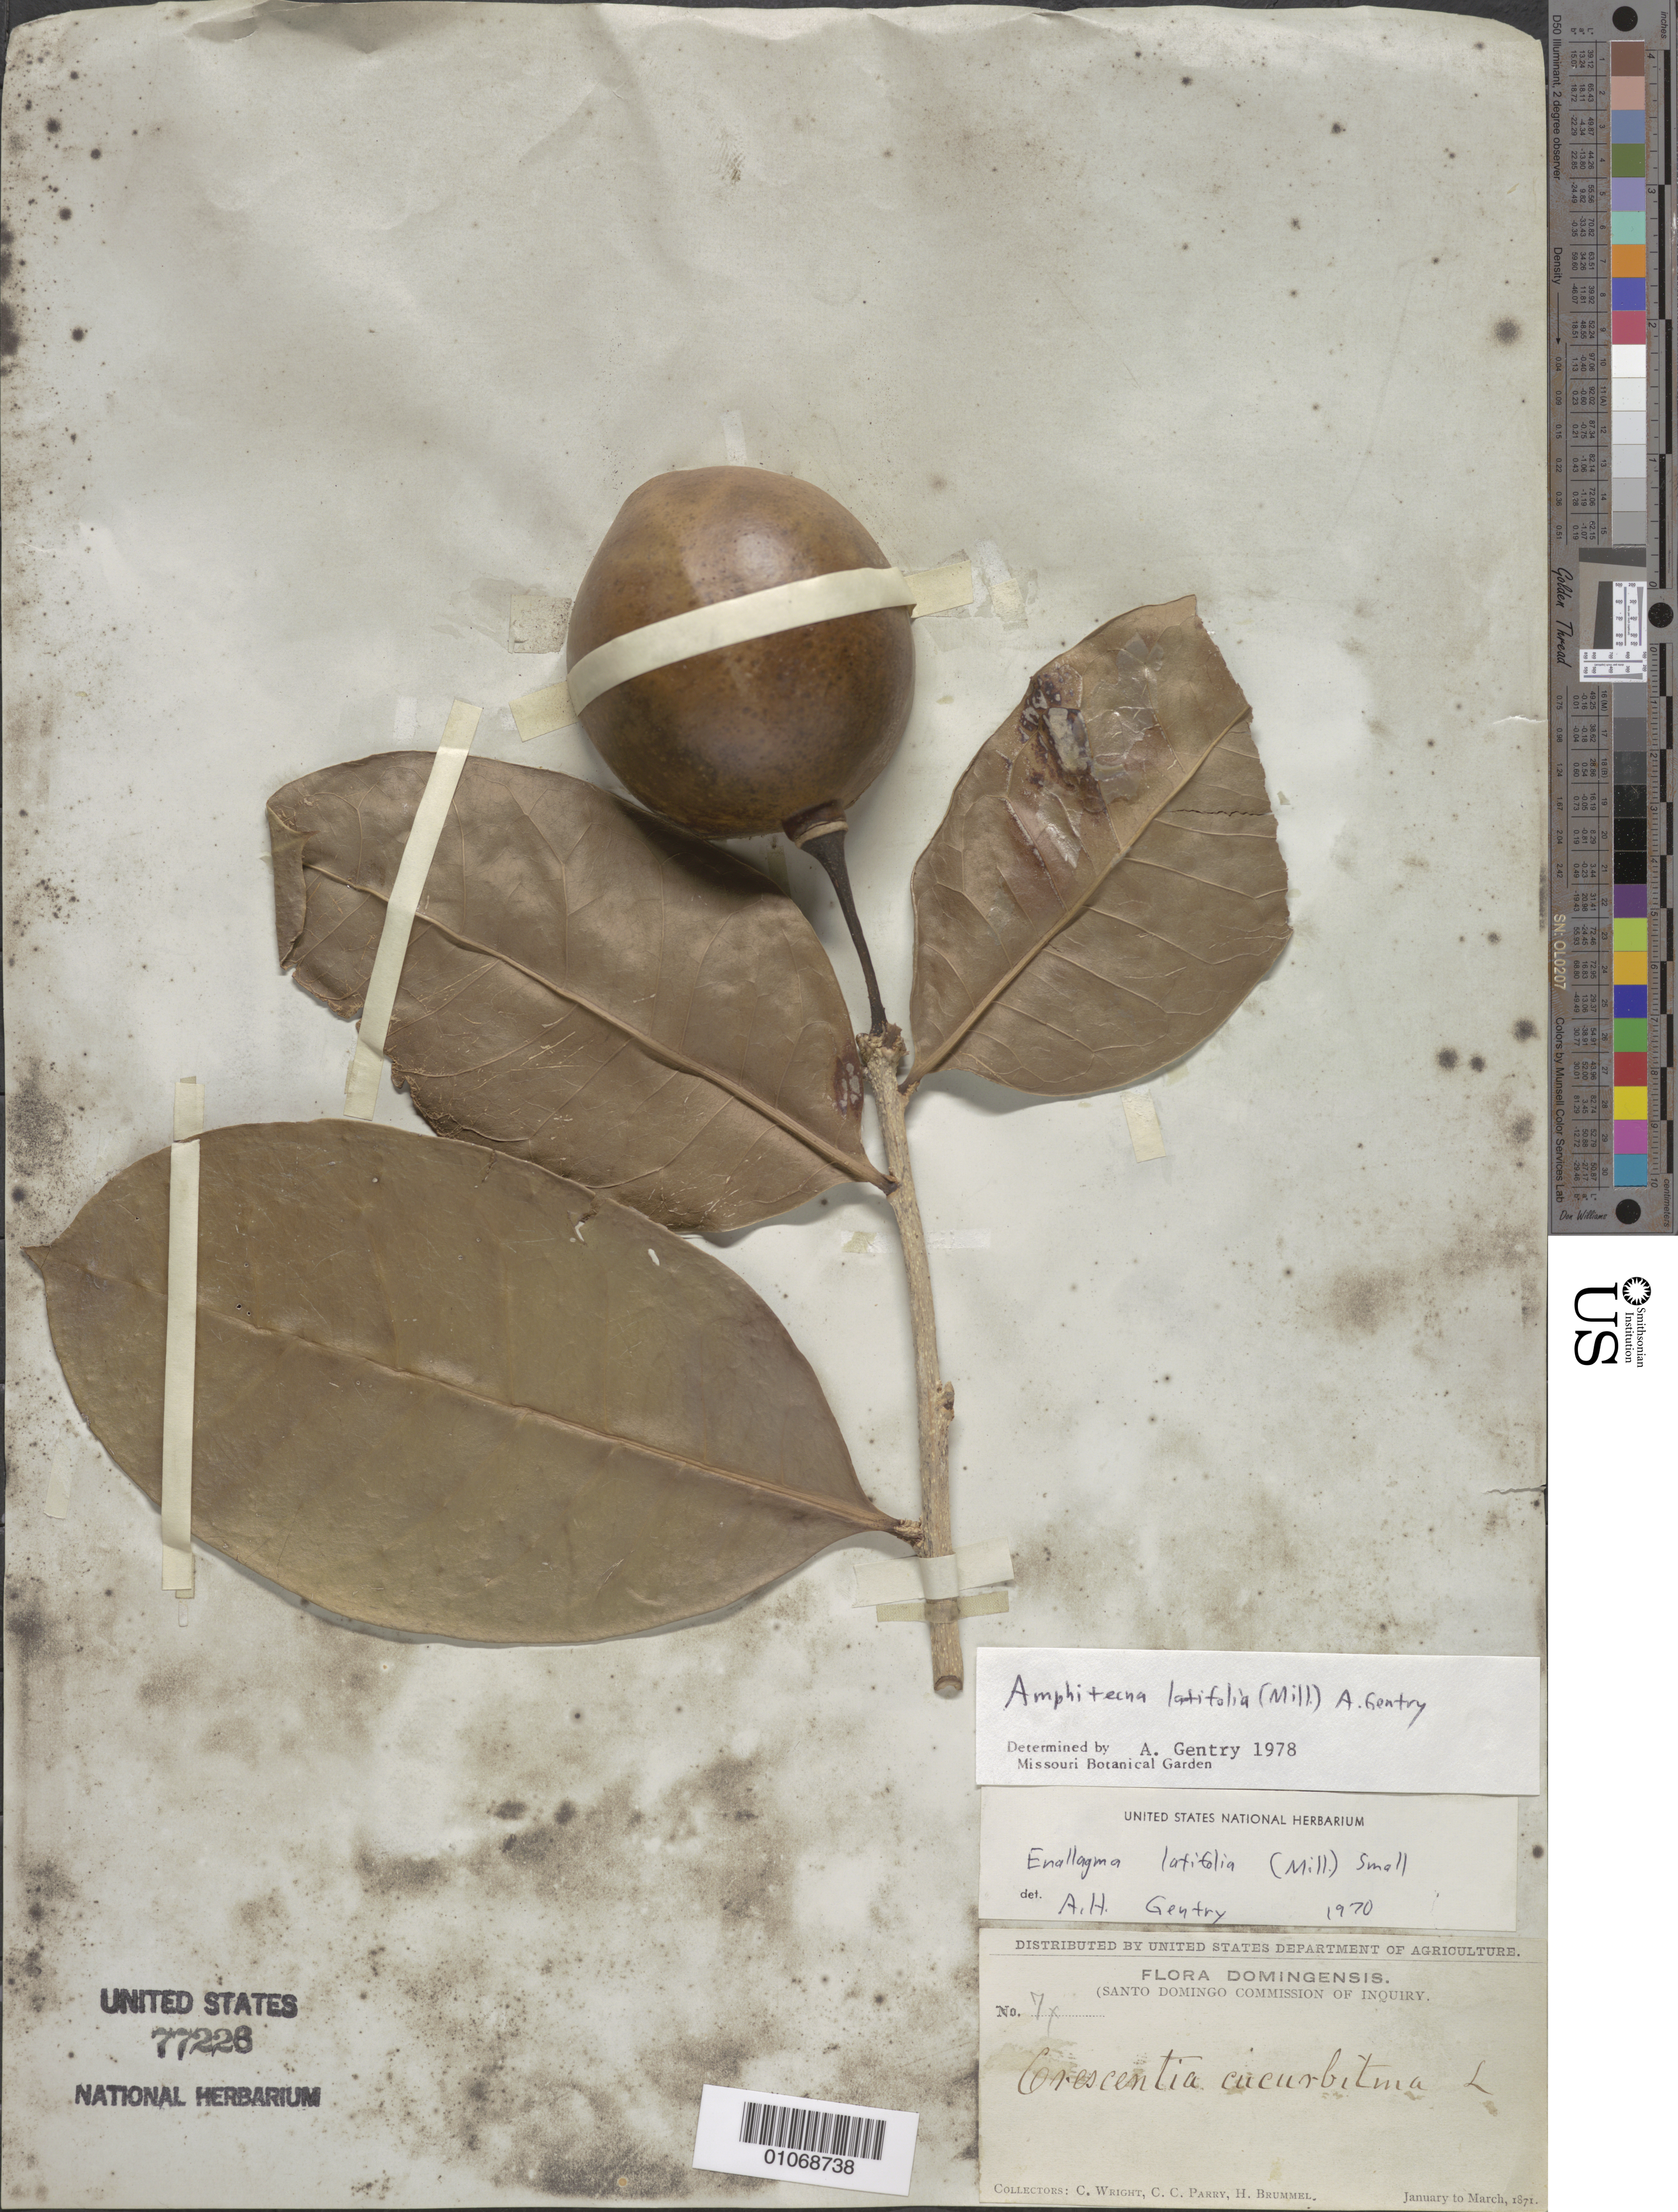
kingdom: Plantae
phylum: Tracheophyta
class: Magnoliopsida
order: Lamiales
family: Bignoniaceae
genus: Amphitecna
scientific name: Amphitecna latifolia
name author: (Mill.) A.H. Gentry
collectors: C. Wright, C. C. Parry & H. Brummel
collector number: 7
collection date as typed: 01 Jan 1871 to 31 Mar 1871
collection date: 1871-01-01/1871-03-31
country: Dominican Republic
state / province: Santo Domingo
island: Hispaniola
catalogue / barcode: US 77228